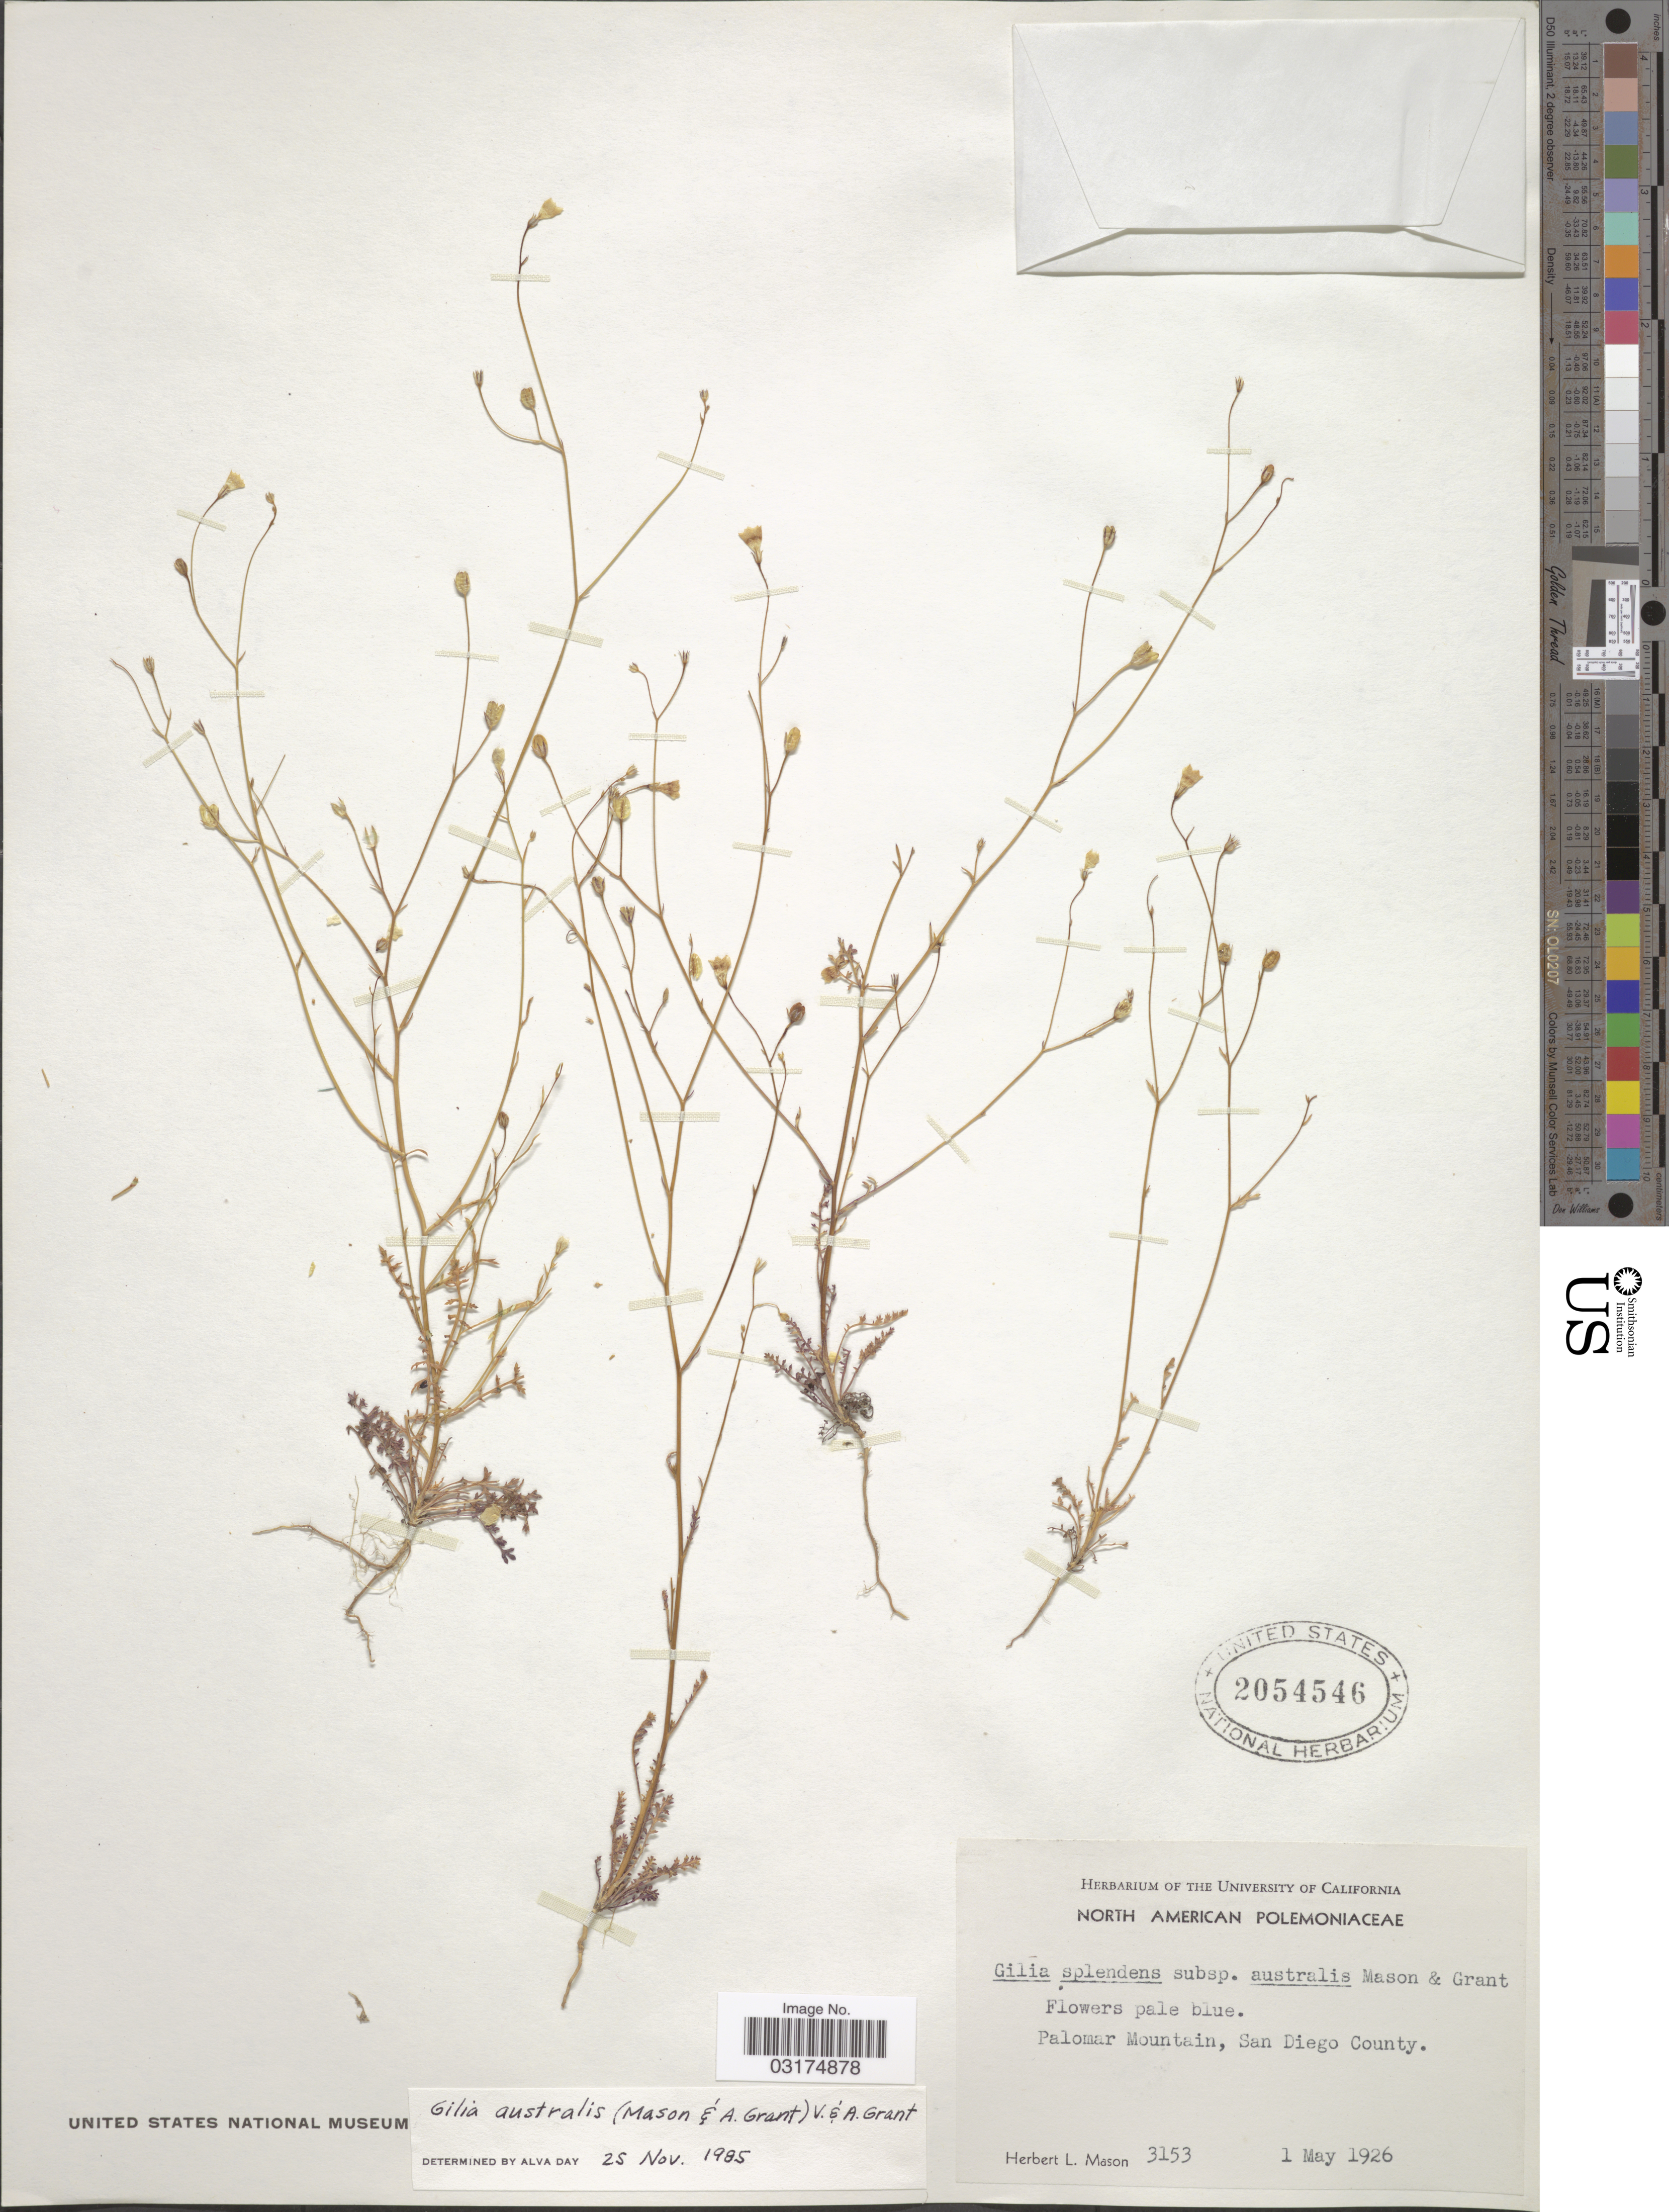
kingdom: Plantae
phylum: Tracheophyta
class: Magnoliopsida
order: Ericales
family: Polemoniaceae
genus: Saltugilia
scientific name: Saltugilia australis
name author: (H. Mason & A.D. Grant) L.A. Johnson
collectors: H. L. Mason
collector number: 3153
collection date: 1926-05-01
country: United States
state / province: California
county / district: San Diego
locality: Palomar Mountain, San Diego County.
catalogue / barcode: US 2054546